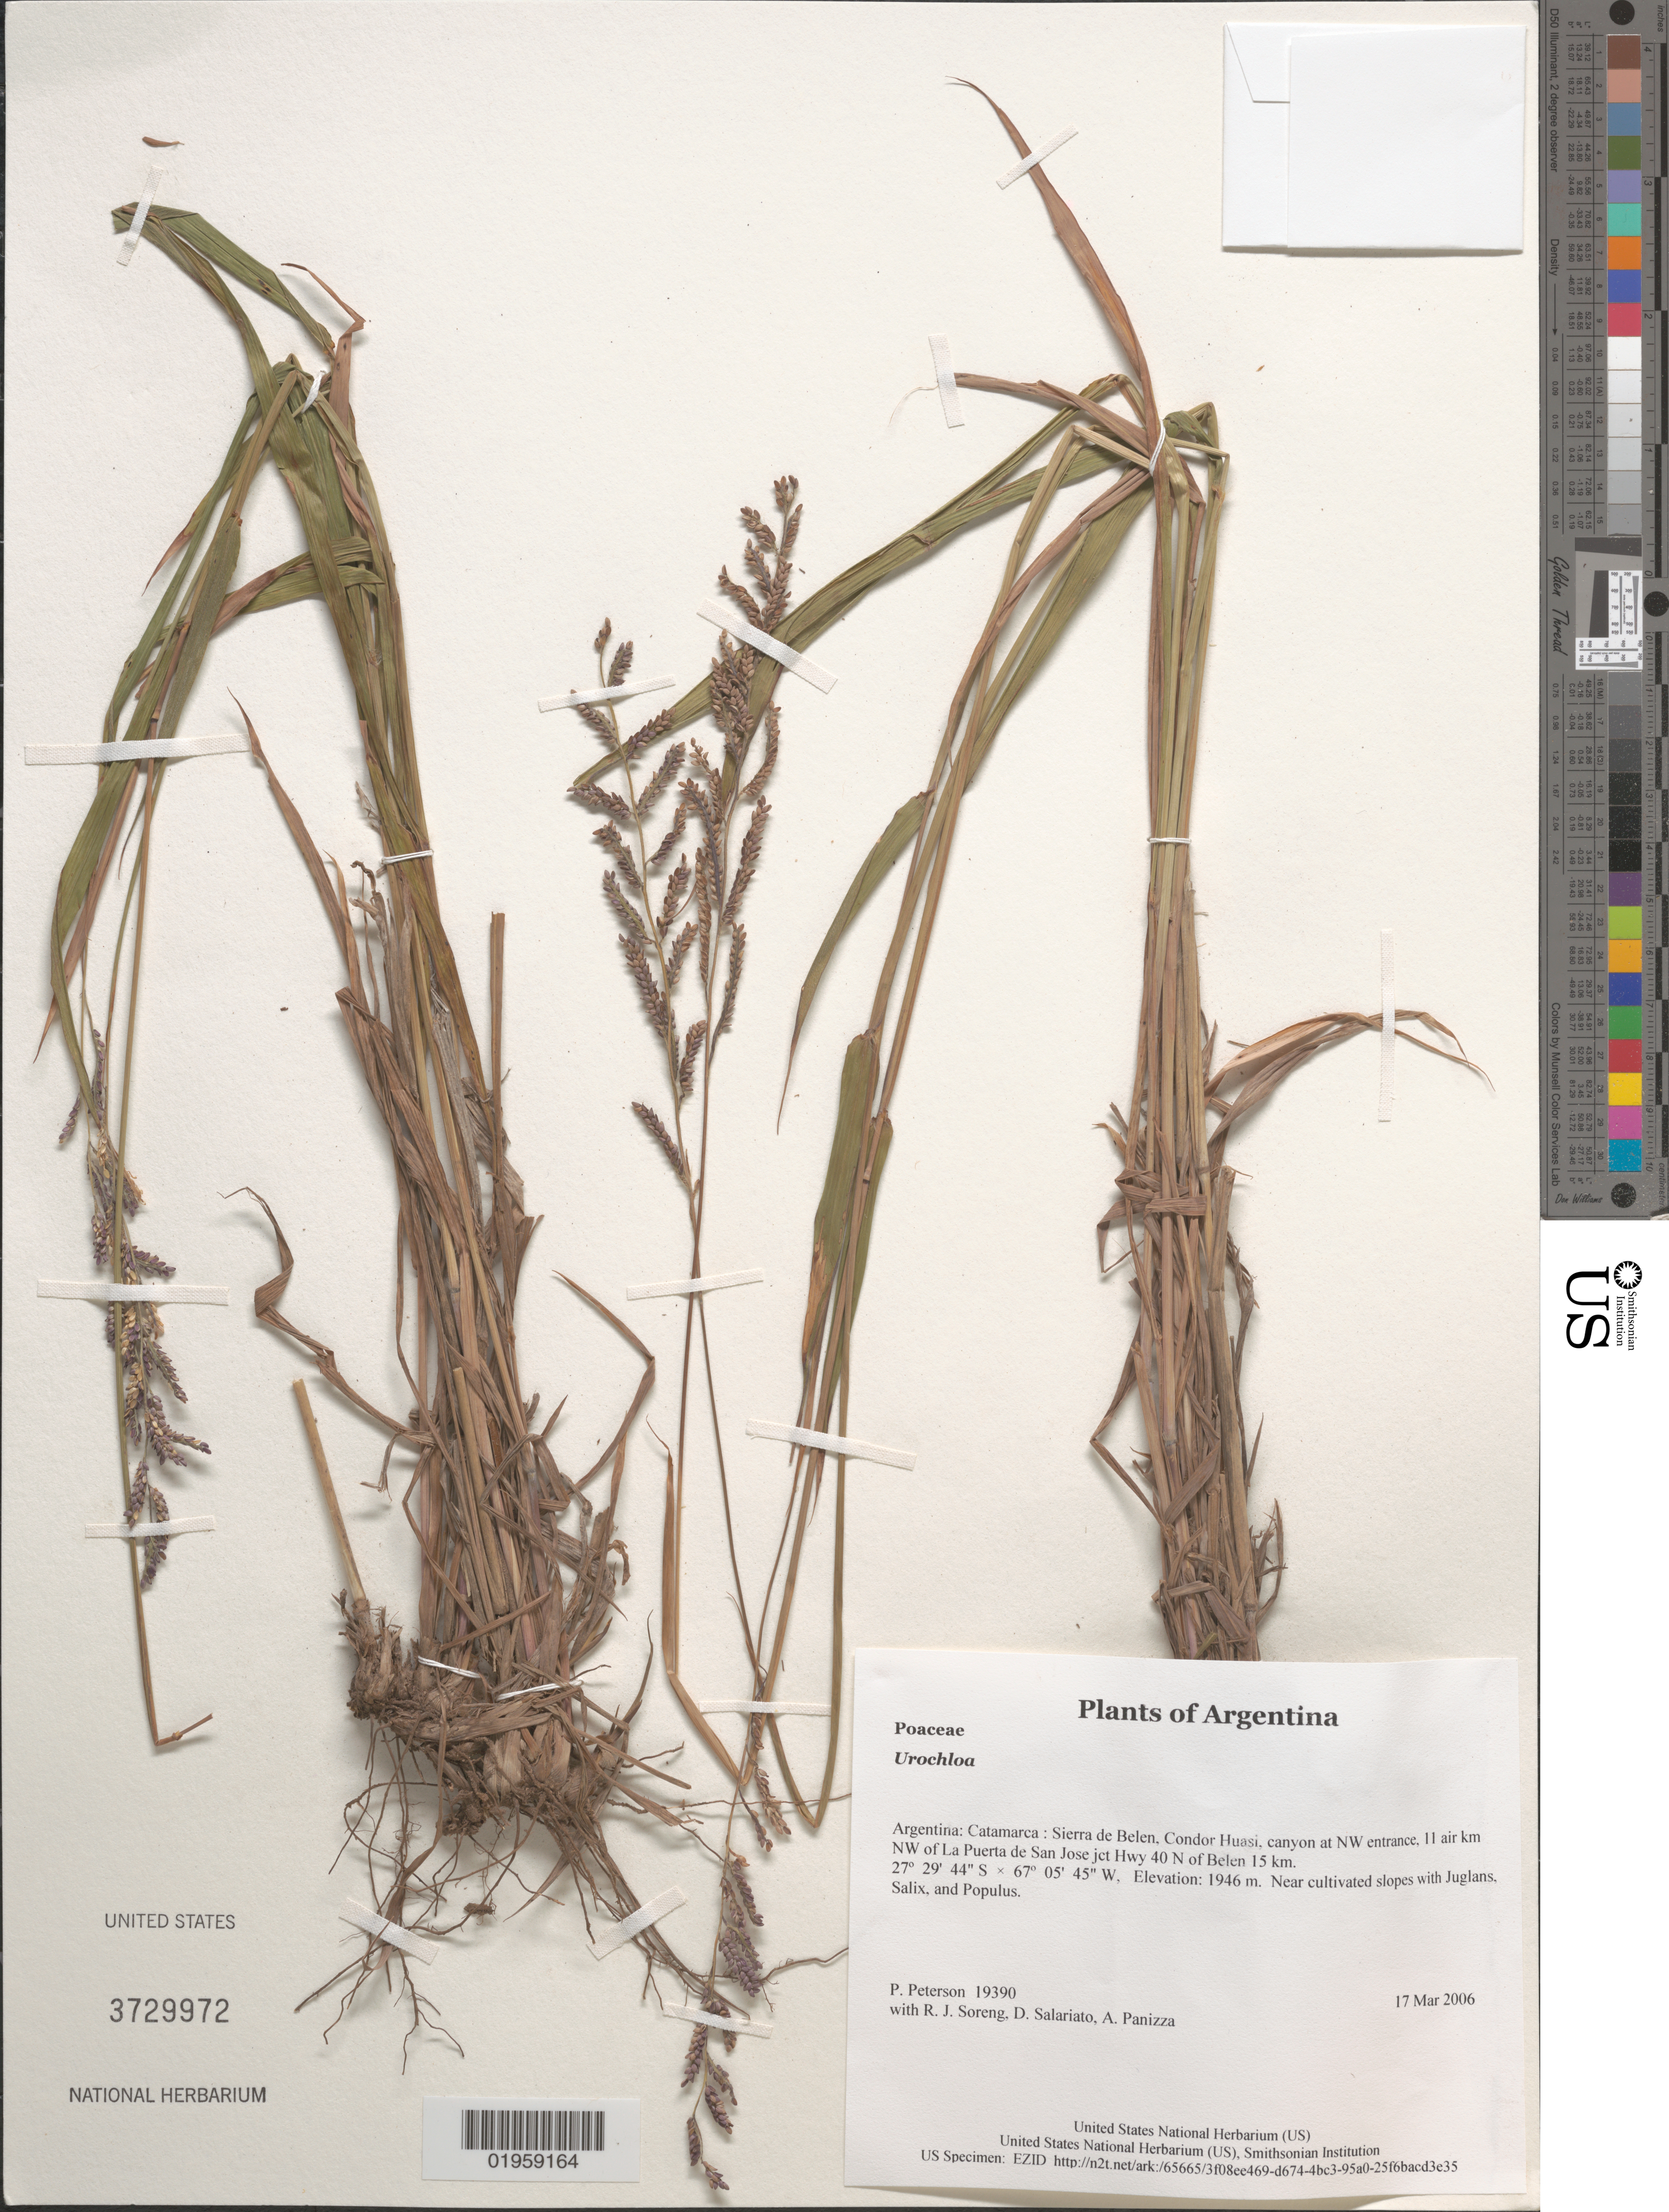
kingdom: Plantae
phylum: Tracheophyta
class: Liliopsida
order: Poales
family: Poaceae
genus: Urochloa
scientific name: Urochloa sp.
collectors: P. M. Peterson, R. J. Soreng, D. Salariato & A. Panizza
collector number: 19390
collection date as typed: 17 Mar 2006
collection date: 2006-03-17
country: Argentina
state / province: Catamarca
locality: Sierra de Belen, Condor Huasi, canyon at NW entrance, 11 air km NW of La Puerta de San Jose jct Hwy 40 N of Belen 15 km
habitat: Near cultivated slopes with Juglans, Salix, and Populus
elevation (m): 1946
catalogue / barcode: US 3729972